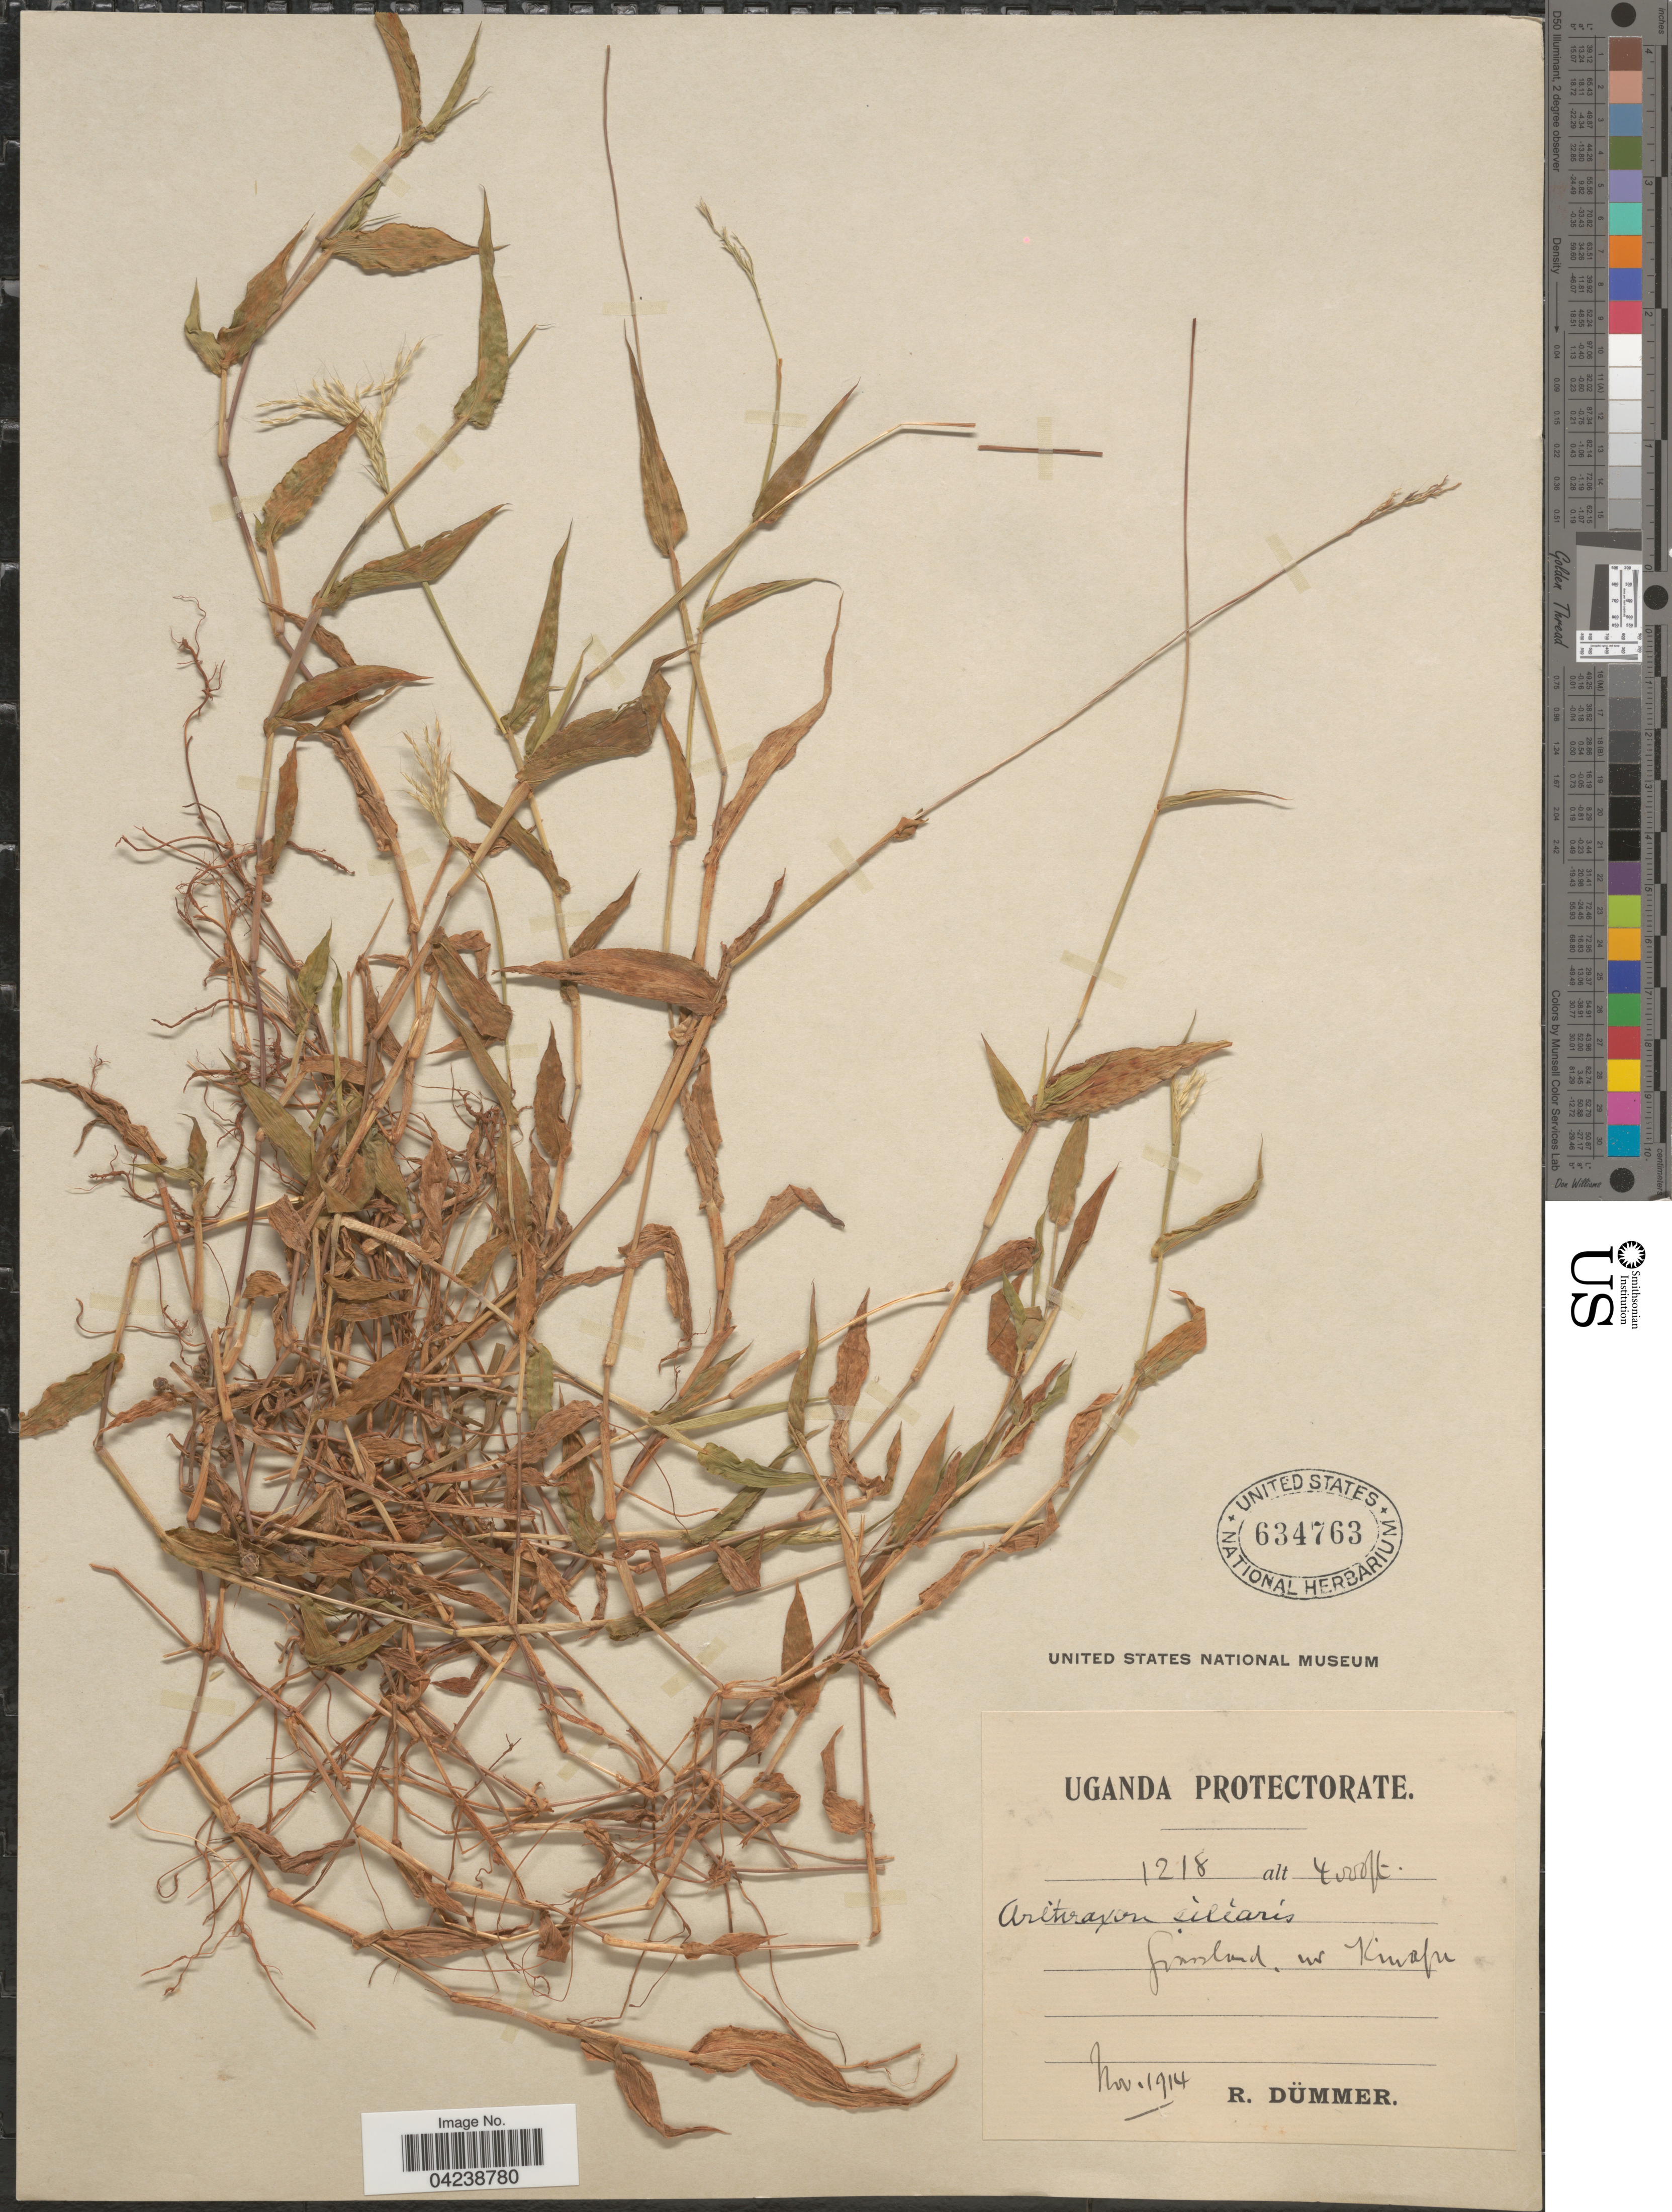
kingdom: Plantae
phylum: Tracheophyta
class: Liliopsida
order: Poales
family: Poaceae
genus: Arthraxon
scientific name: Arthraxon hispidus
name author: (Thunb.) Makino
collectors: R. A. Dümmer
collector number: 1218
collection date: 1914-11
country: Uganda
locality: Uganda Protectorate. Grassland, nr Kinafu.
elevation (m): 1219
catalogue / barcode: US 634763